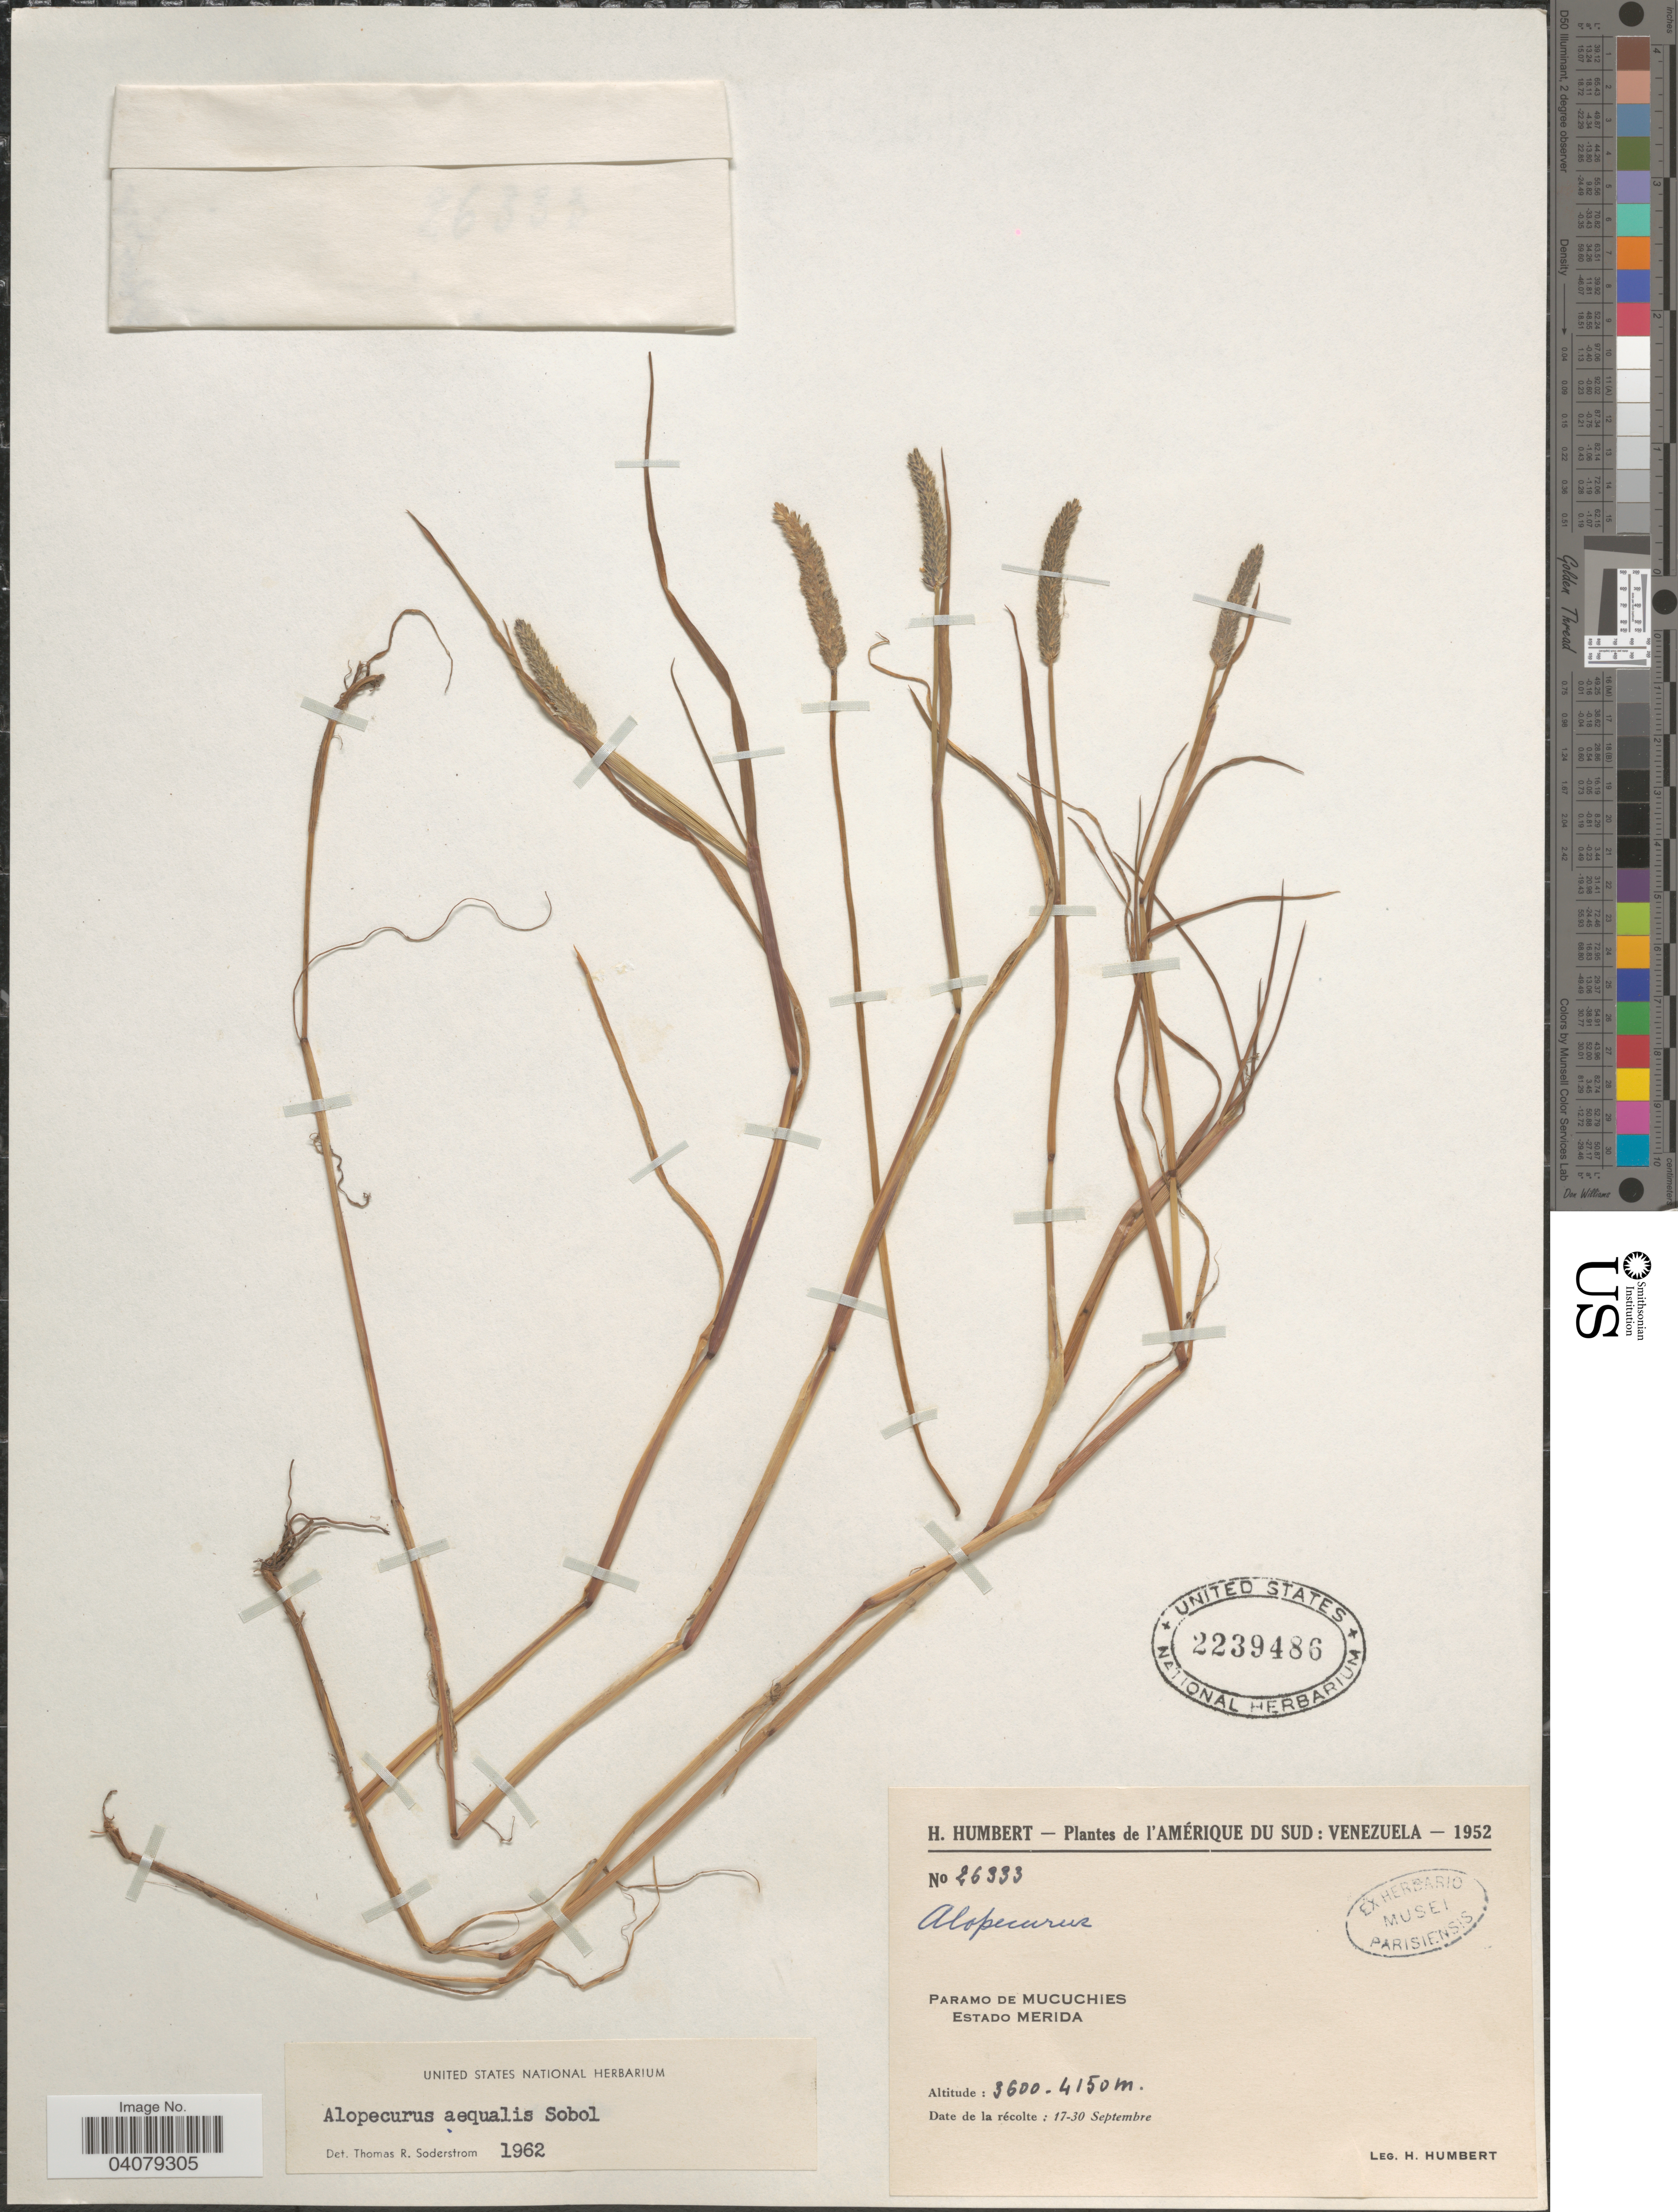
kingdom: Plantae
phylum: Tracheophyta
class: Liliopsida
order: Poales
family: Poaceae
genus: Alopecurus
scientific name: Alopecurus aequalis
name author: Sobol.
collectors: H. Humbert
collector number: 26333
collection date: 1952-09-17/1952-09-30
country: Venezuela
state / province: Merida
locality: Paramo de Mucuchies.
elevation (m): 3600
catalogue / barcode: US 2239486